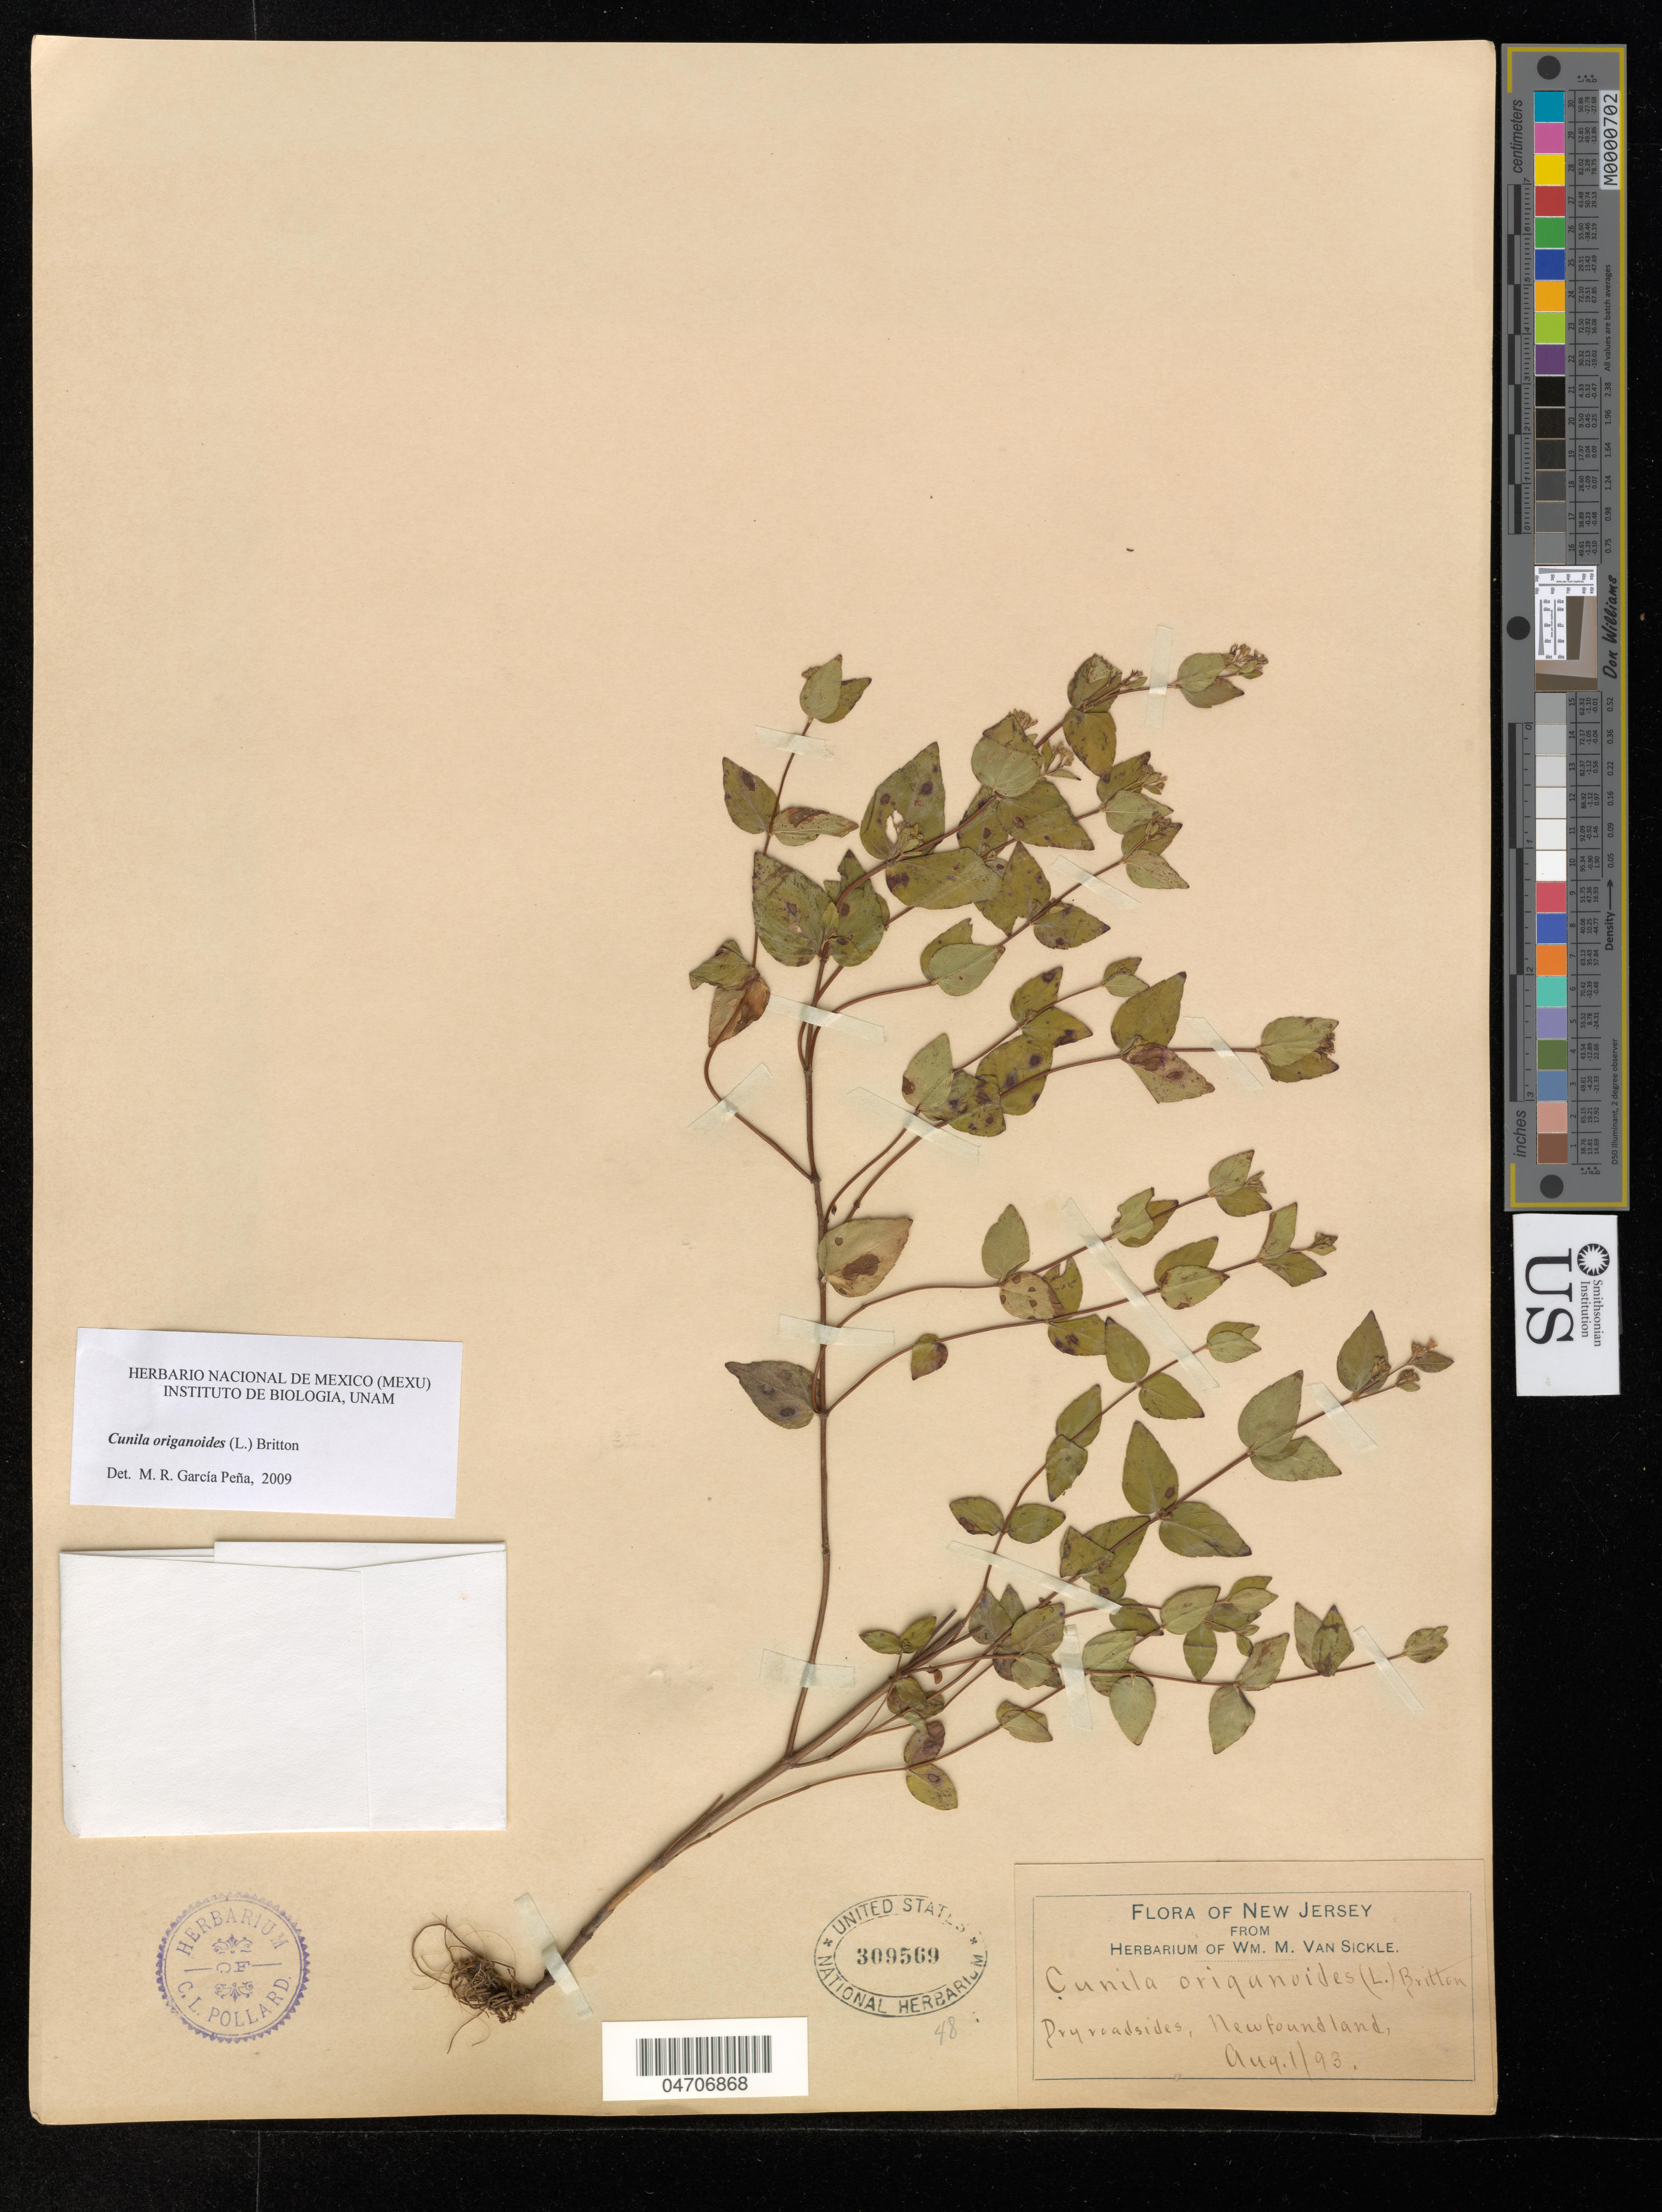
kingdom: Plantae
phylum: Tracheophyta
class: Magnoliopsida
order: Lamiales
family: Lamiaceae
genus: Cunila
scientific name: Cunila origanoides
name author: (L.) Britton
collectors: ex herb. Wm. M. Van Sickle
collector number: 48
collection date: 1993-08-01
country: United States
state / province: New Jersey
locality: Dry roadsides, Newfoundland.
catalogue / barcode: US 309569